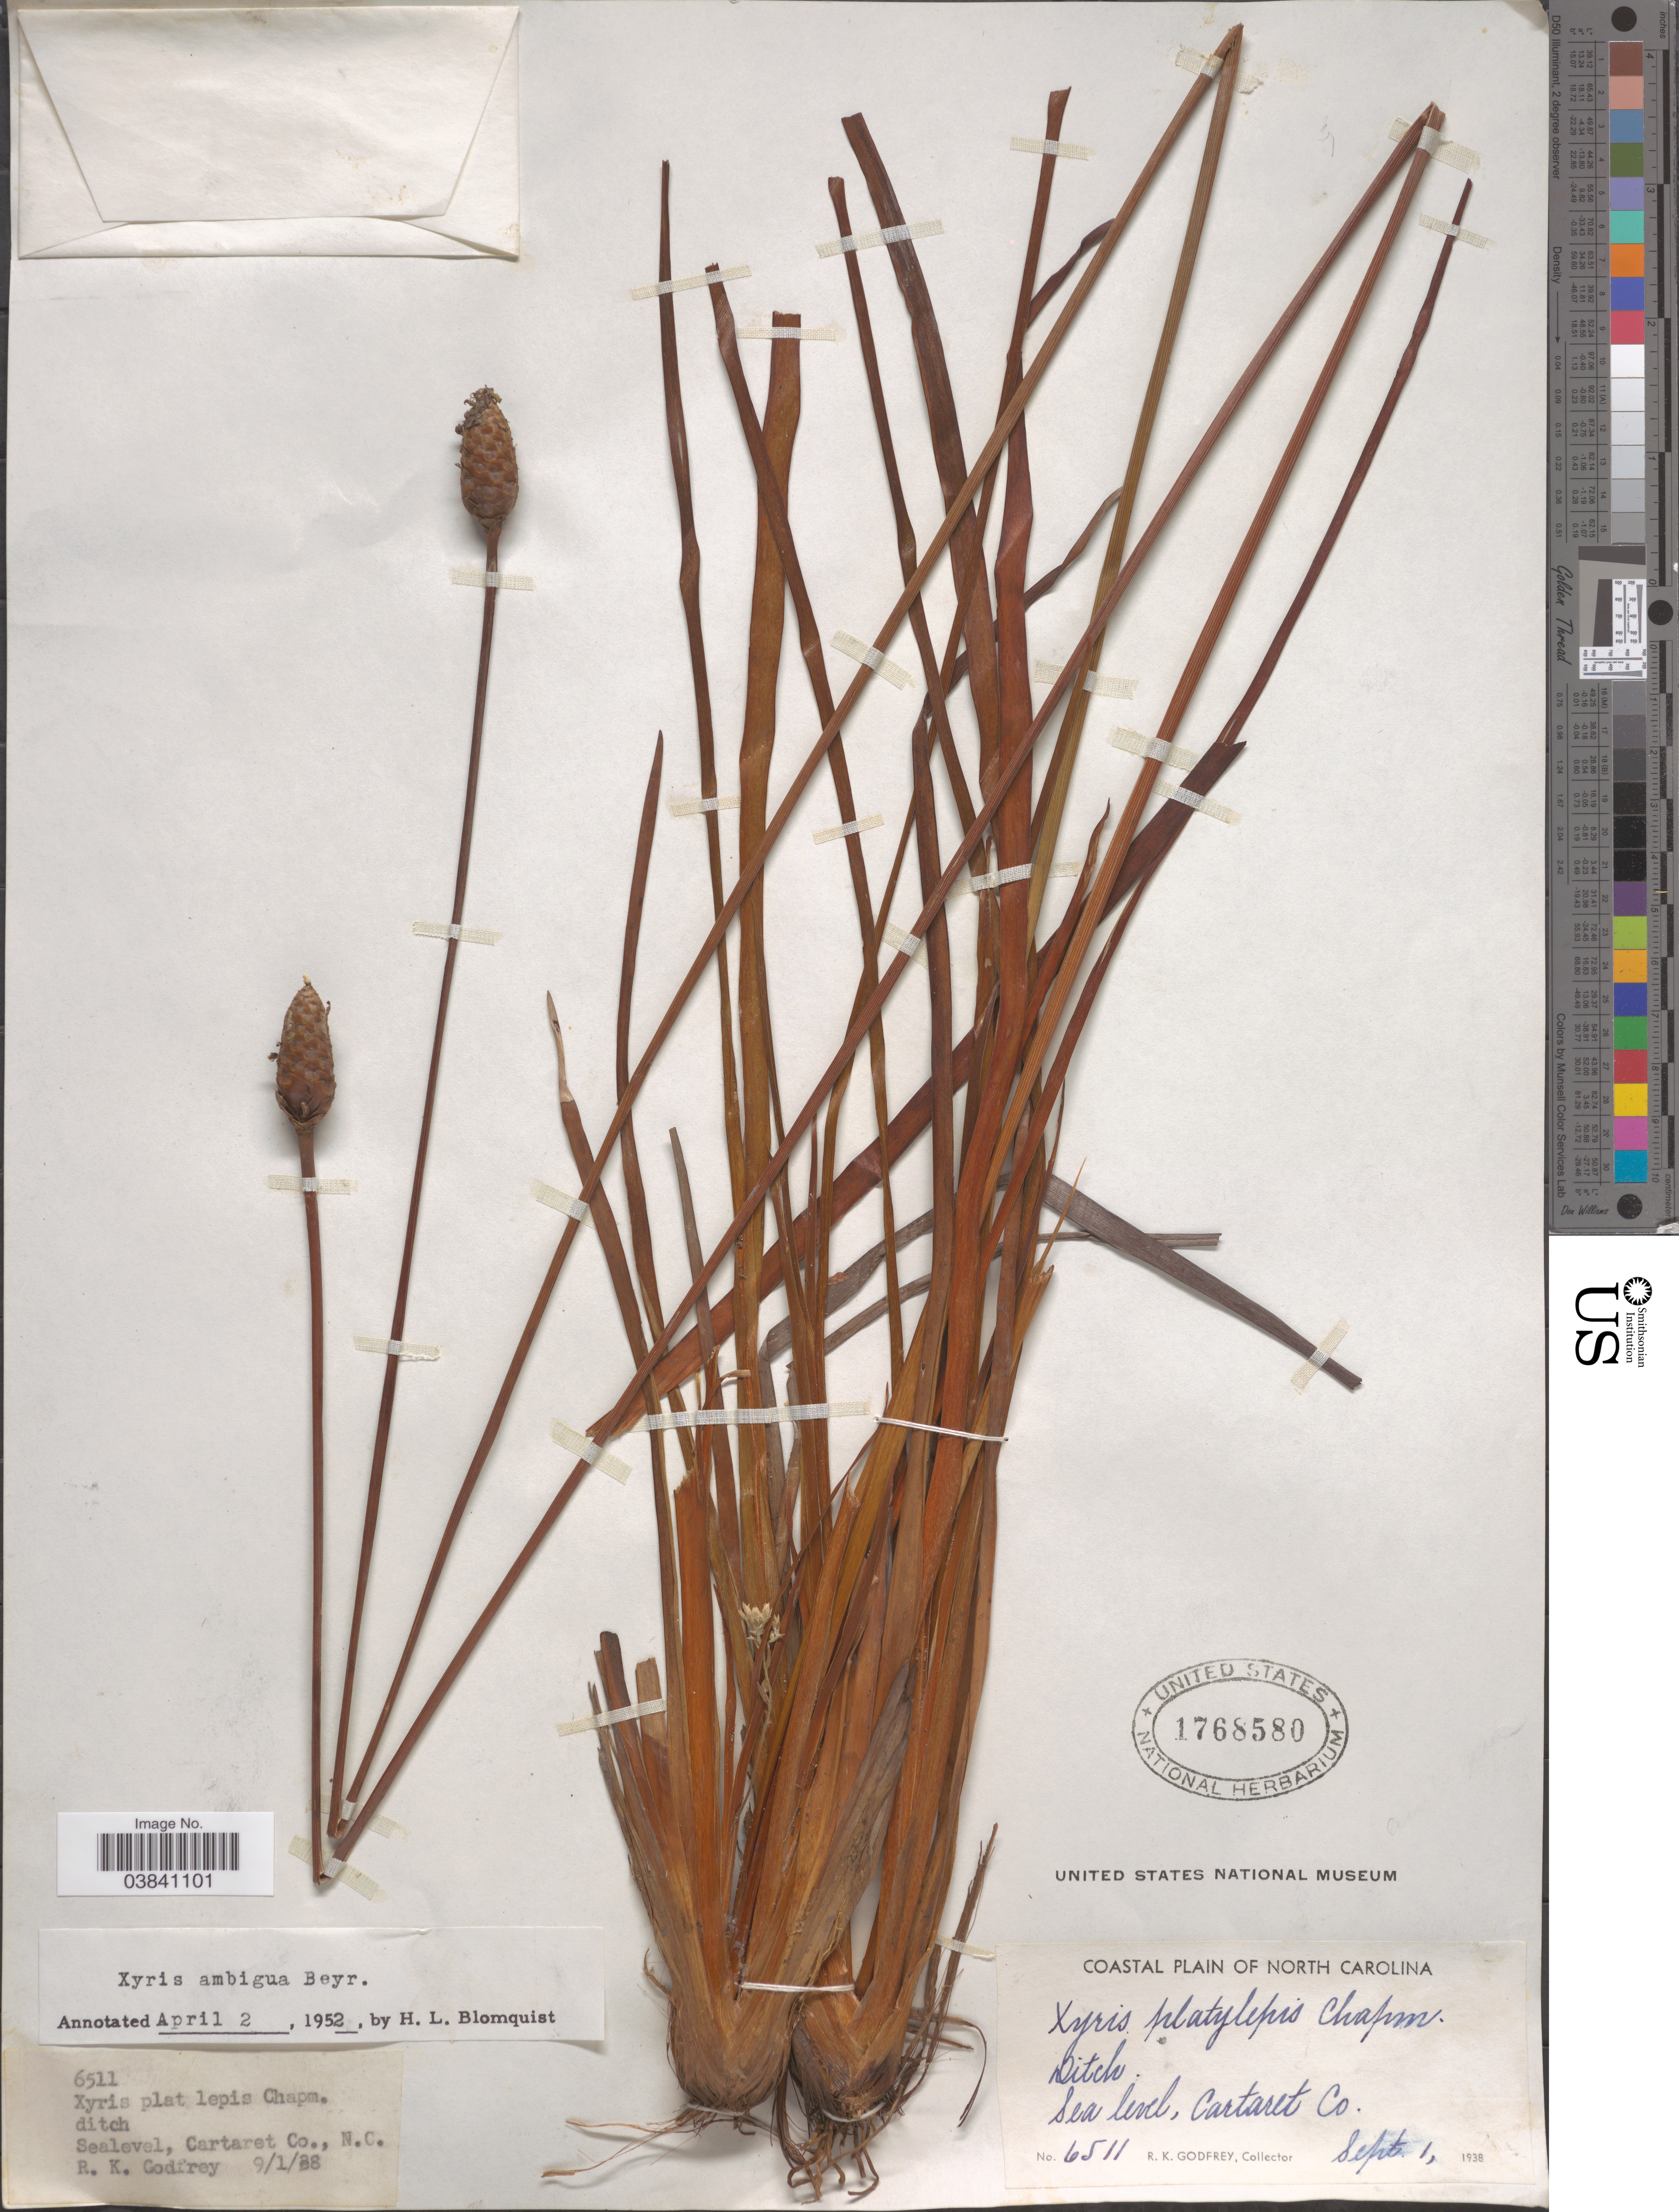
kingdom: Plantae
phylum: Tracheophyta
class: Liliopsida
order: Poales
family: Xyridaceae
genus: Xyris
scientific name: Xyris ambigua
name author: Beyr. ex Kunth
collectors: R. K. Godfrey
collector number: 6511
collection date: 1938-09-01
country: United States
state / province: North Carolina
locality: Coastal Plain of North Carolina. Cartaret Co.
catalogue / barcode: US 1768580